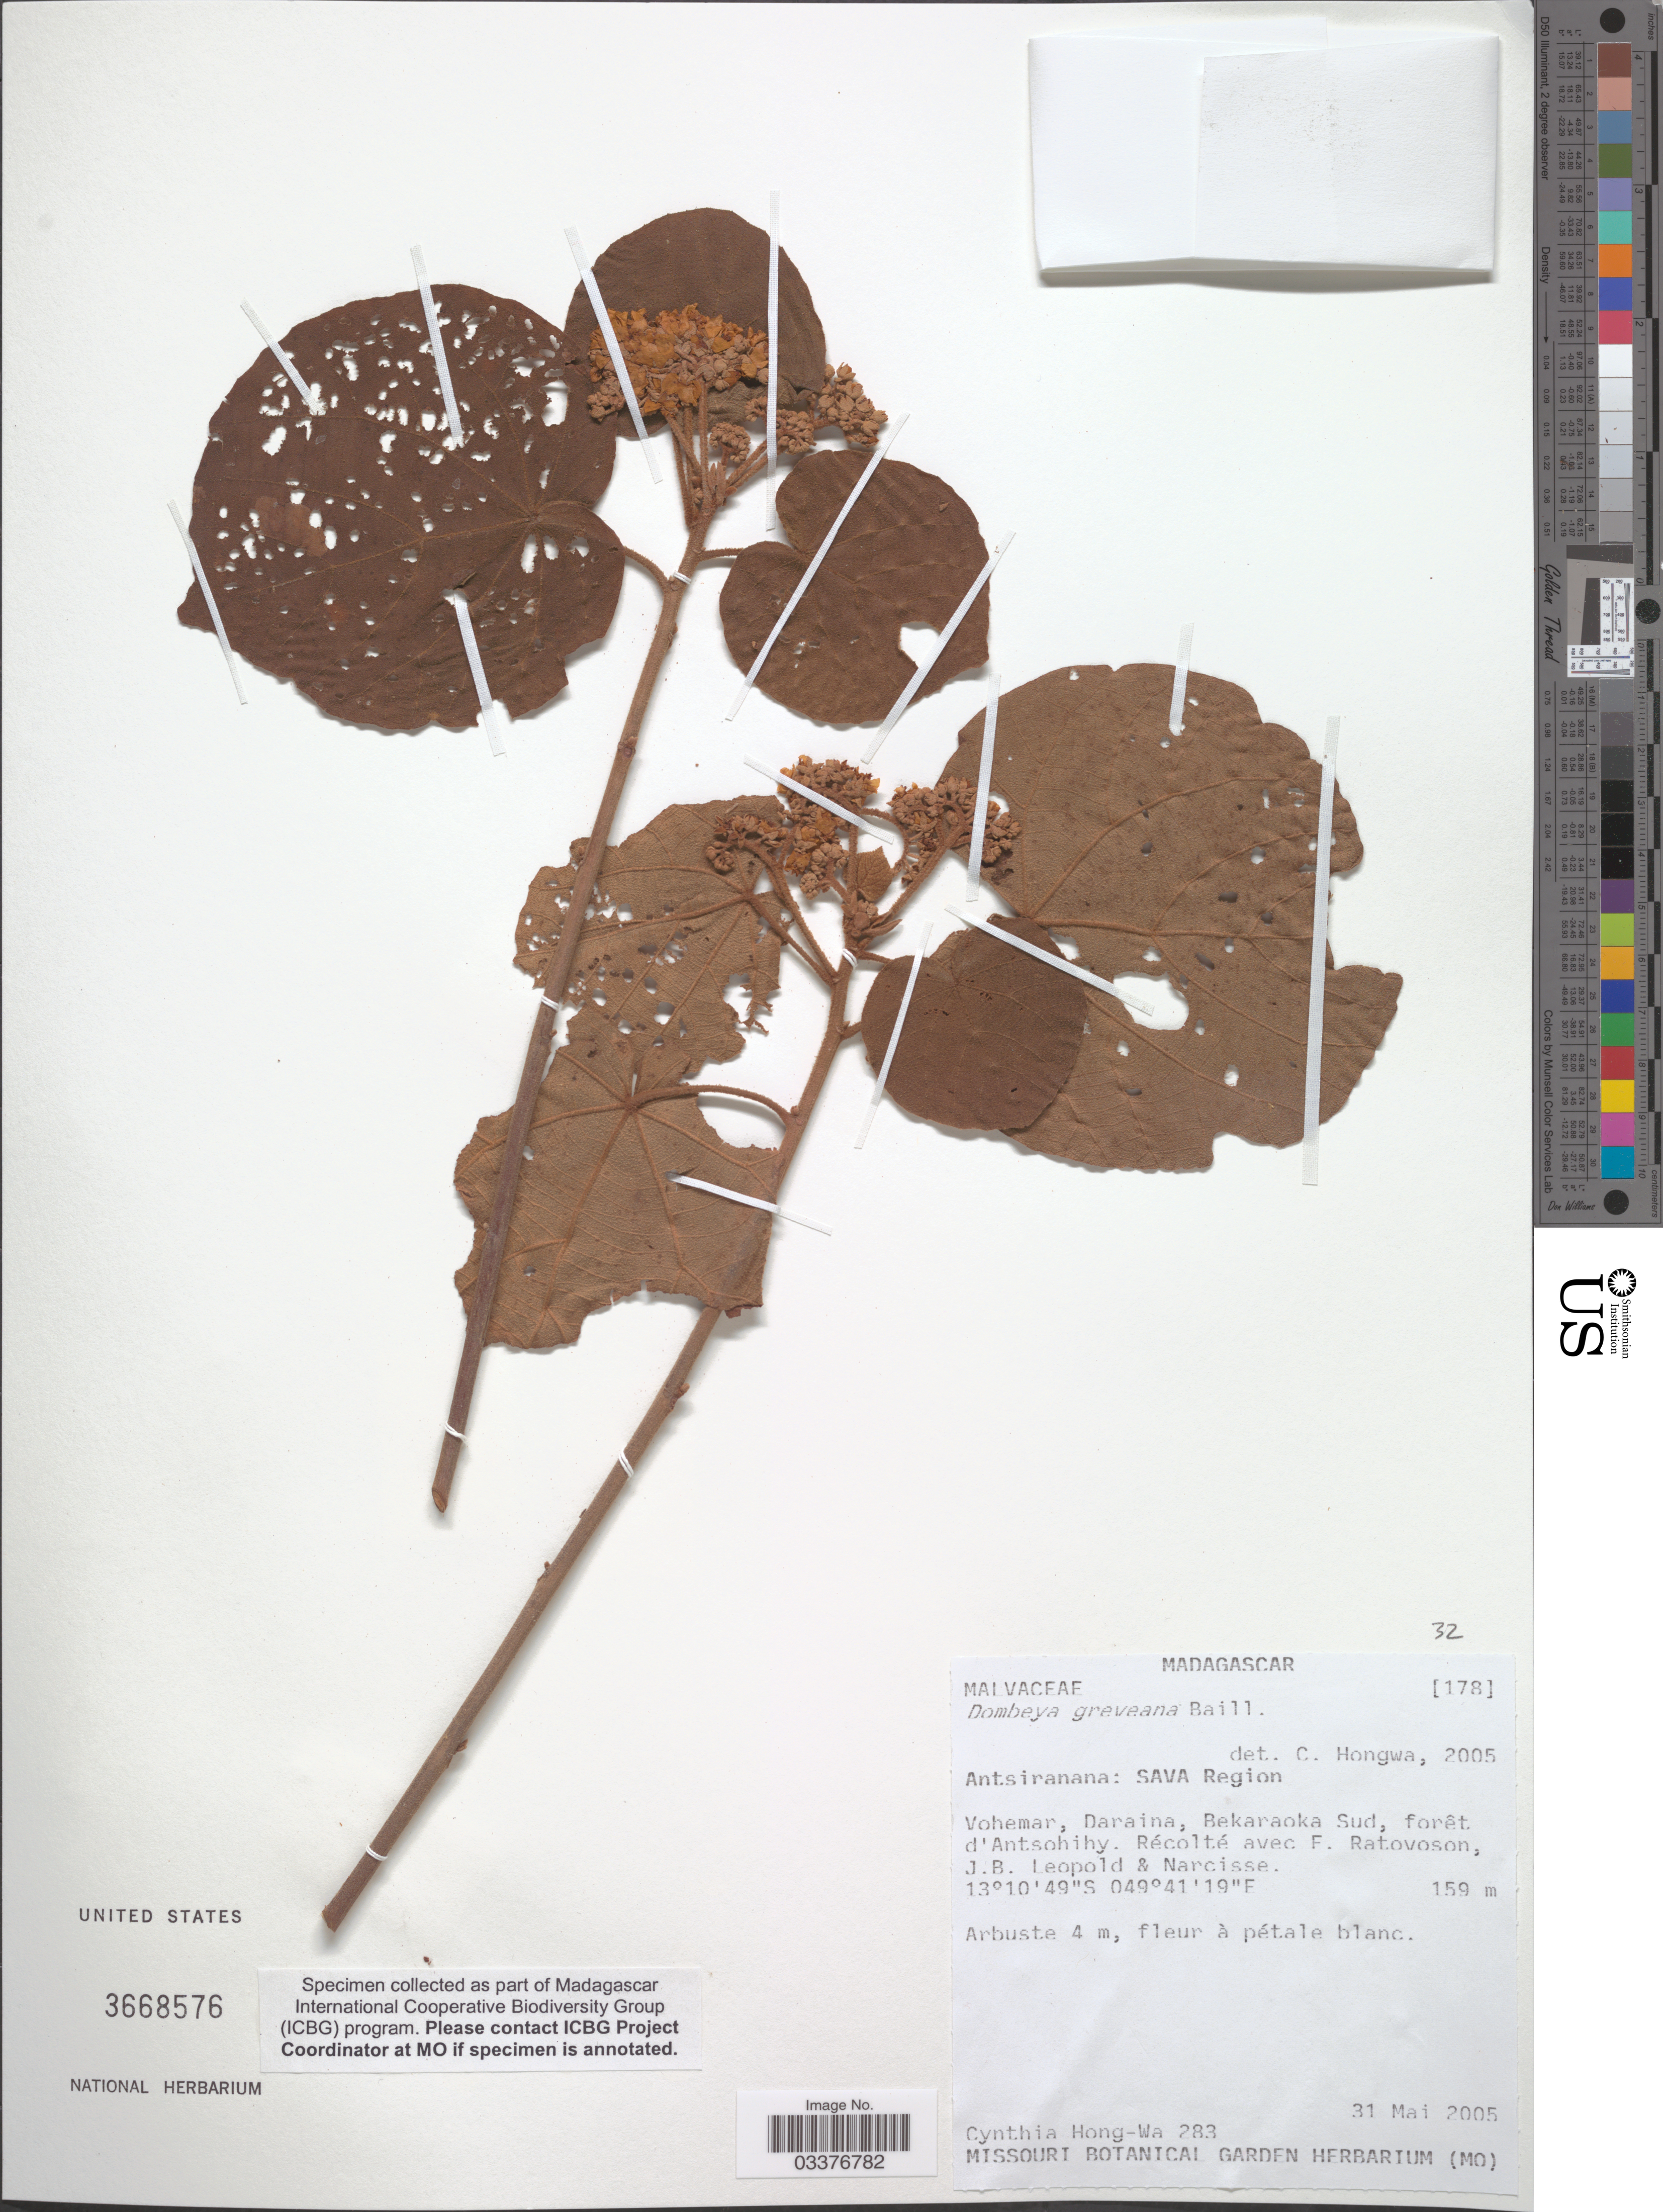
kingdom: Plantae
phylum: Tracheophyta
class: Magnoliopsida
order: Malvales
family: Malvaceae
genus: Dombeya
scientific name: Dombeya borraginea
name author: Hochr.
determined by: Jourdain-Fievet, L.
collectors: C. Hong-Wa, F. Ratovoson, J. B. Leopold & Narcisse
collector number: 283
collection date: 2005-05-31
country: Madagascar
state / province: Sava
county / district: Vohémar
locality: Sava Region. Vohemar, Daraina, Bekaraoka Sud, forêt d'Antsohihy.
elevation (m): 159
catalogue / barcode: US 3668576